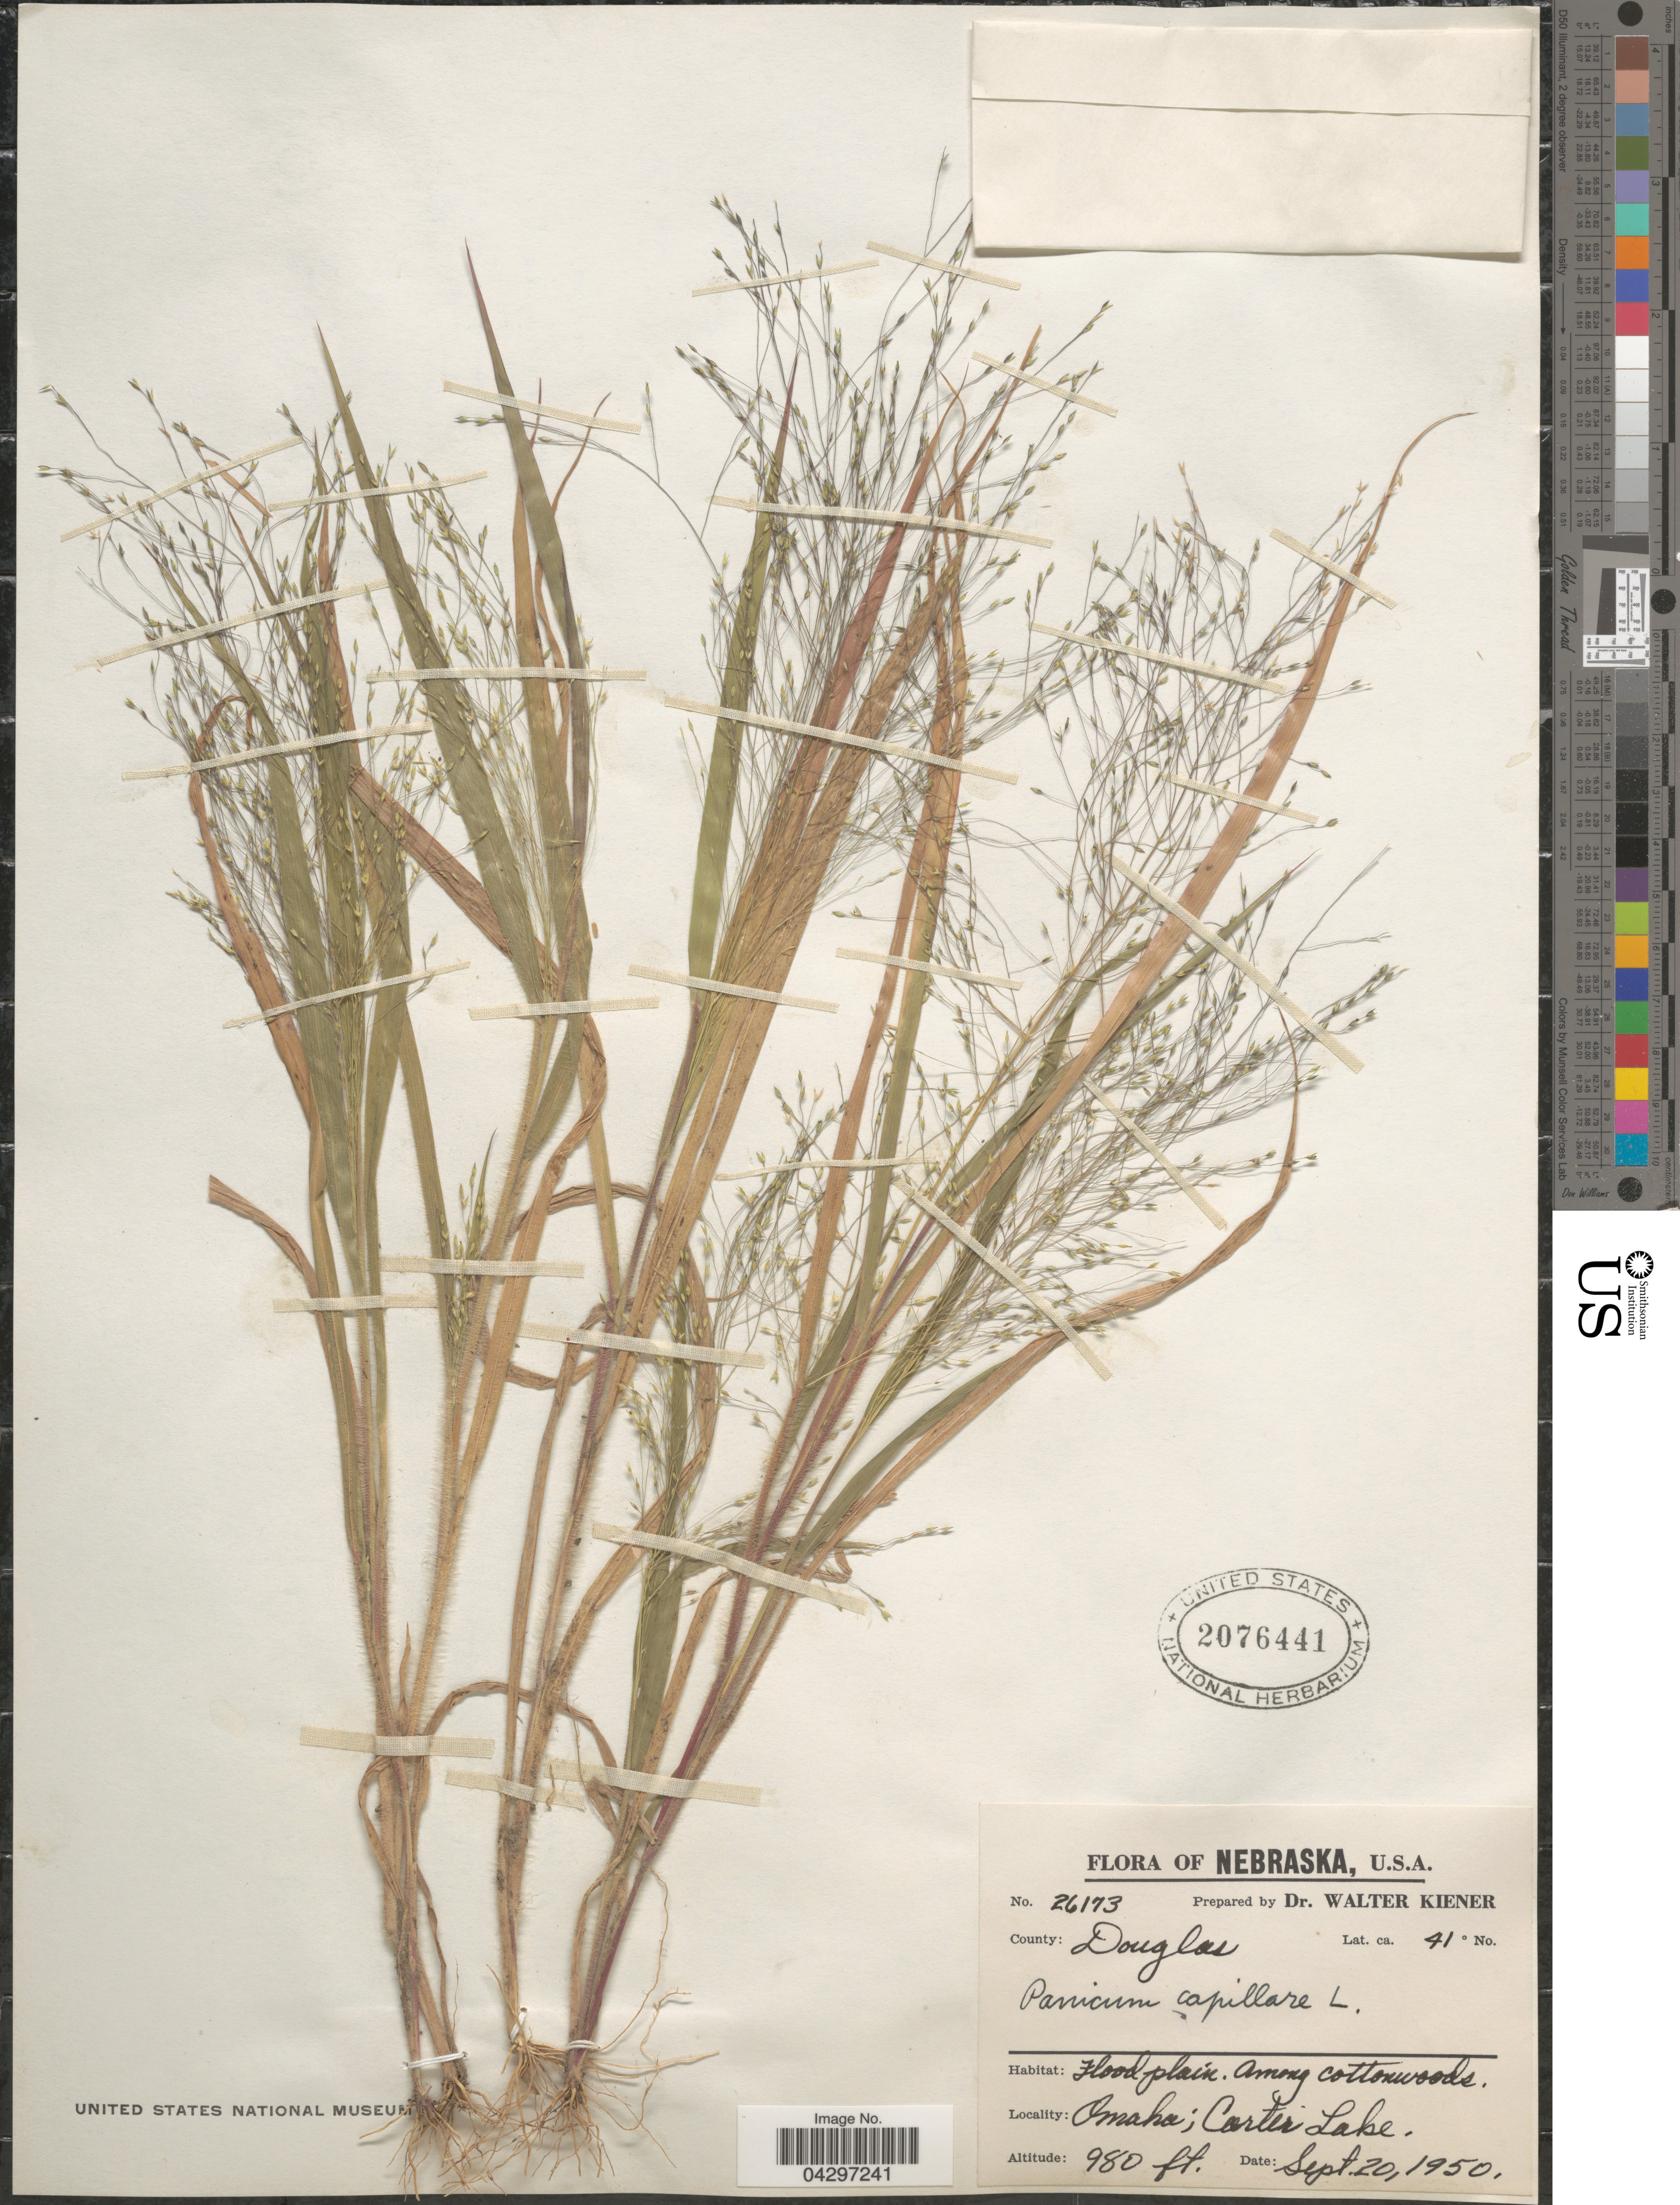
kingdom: Plantae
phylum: Tracheophyta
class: Liliopsida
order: Poales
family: Poaceae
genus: Panicum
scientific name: Panicum capillare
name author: L.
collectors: W. Kiener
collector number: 26173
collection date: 1950-09-20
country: United States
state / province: Nebraska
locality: County: Douglas. Omaha; Carter Lake.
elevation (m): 299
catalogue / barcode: US 2076441